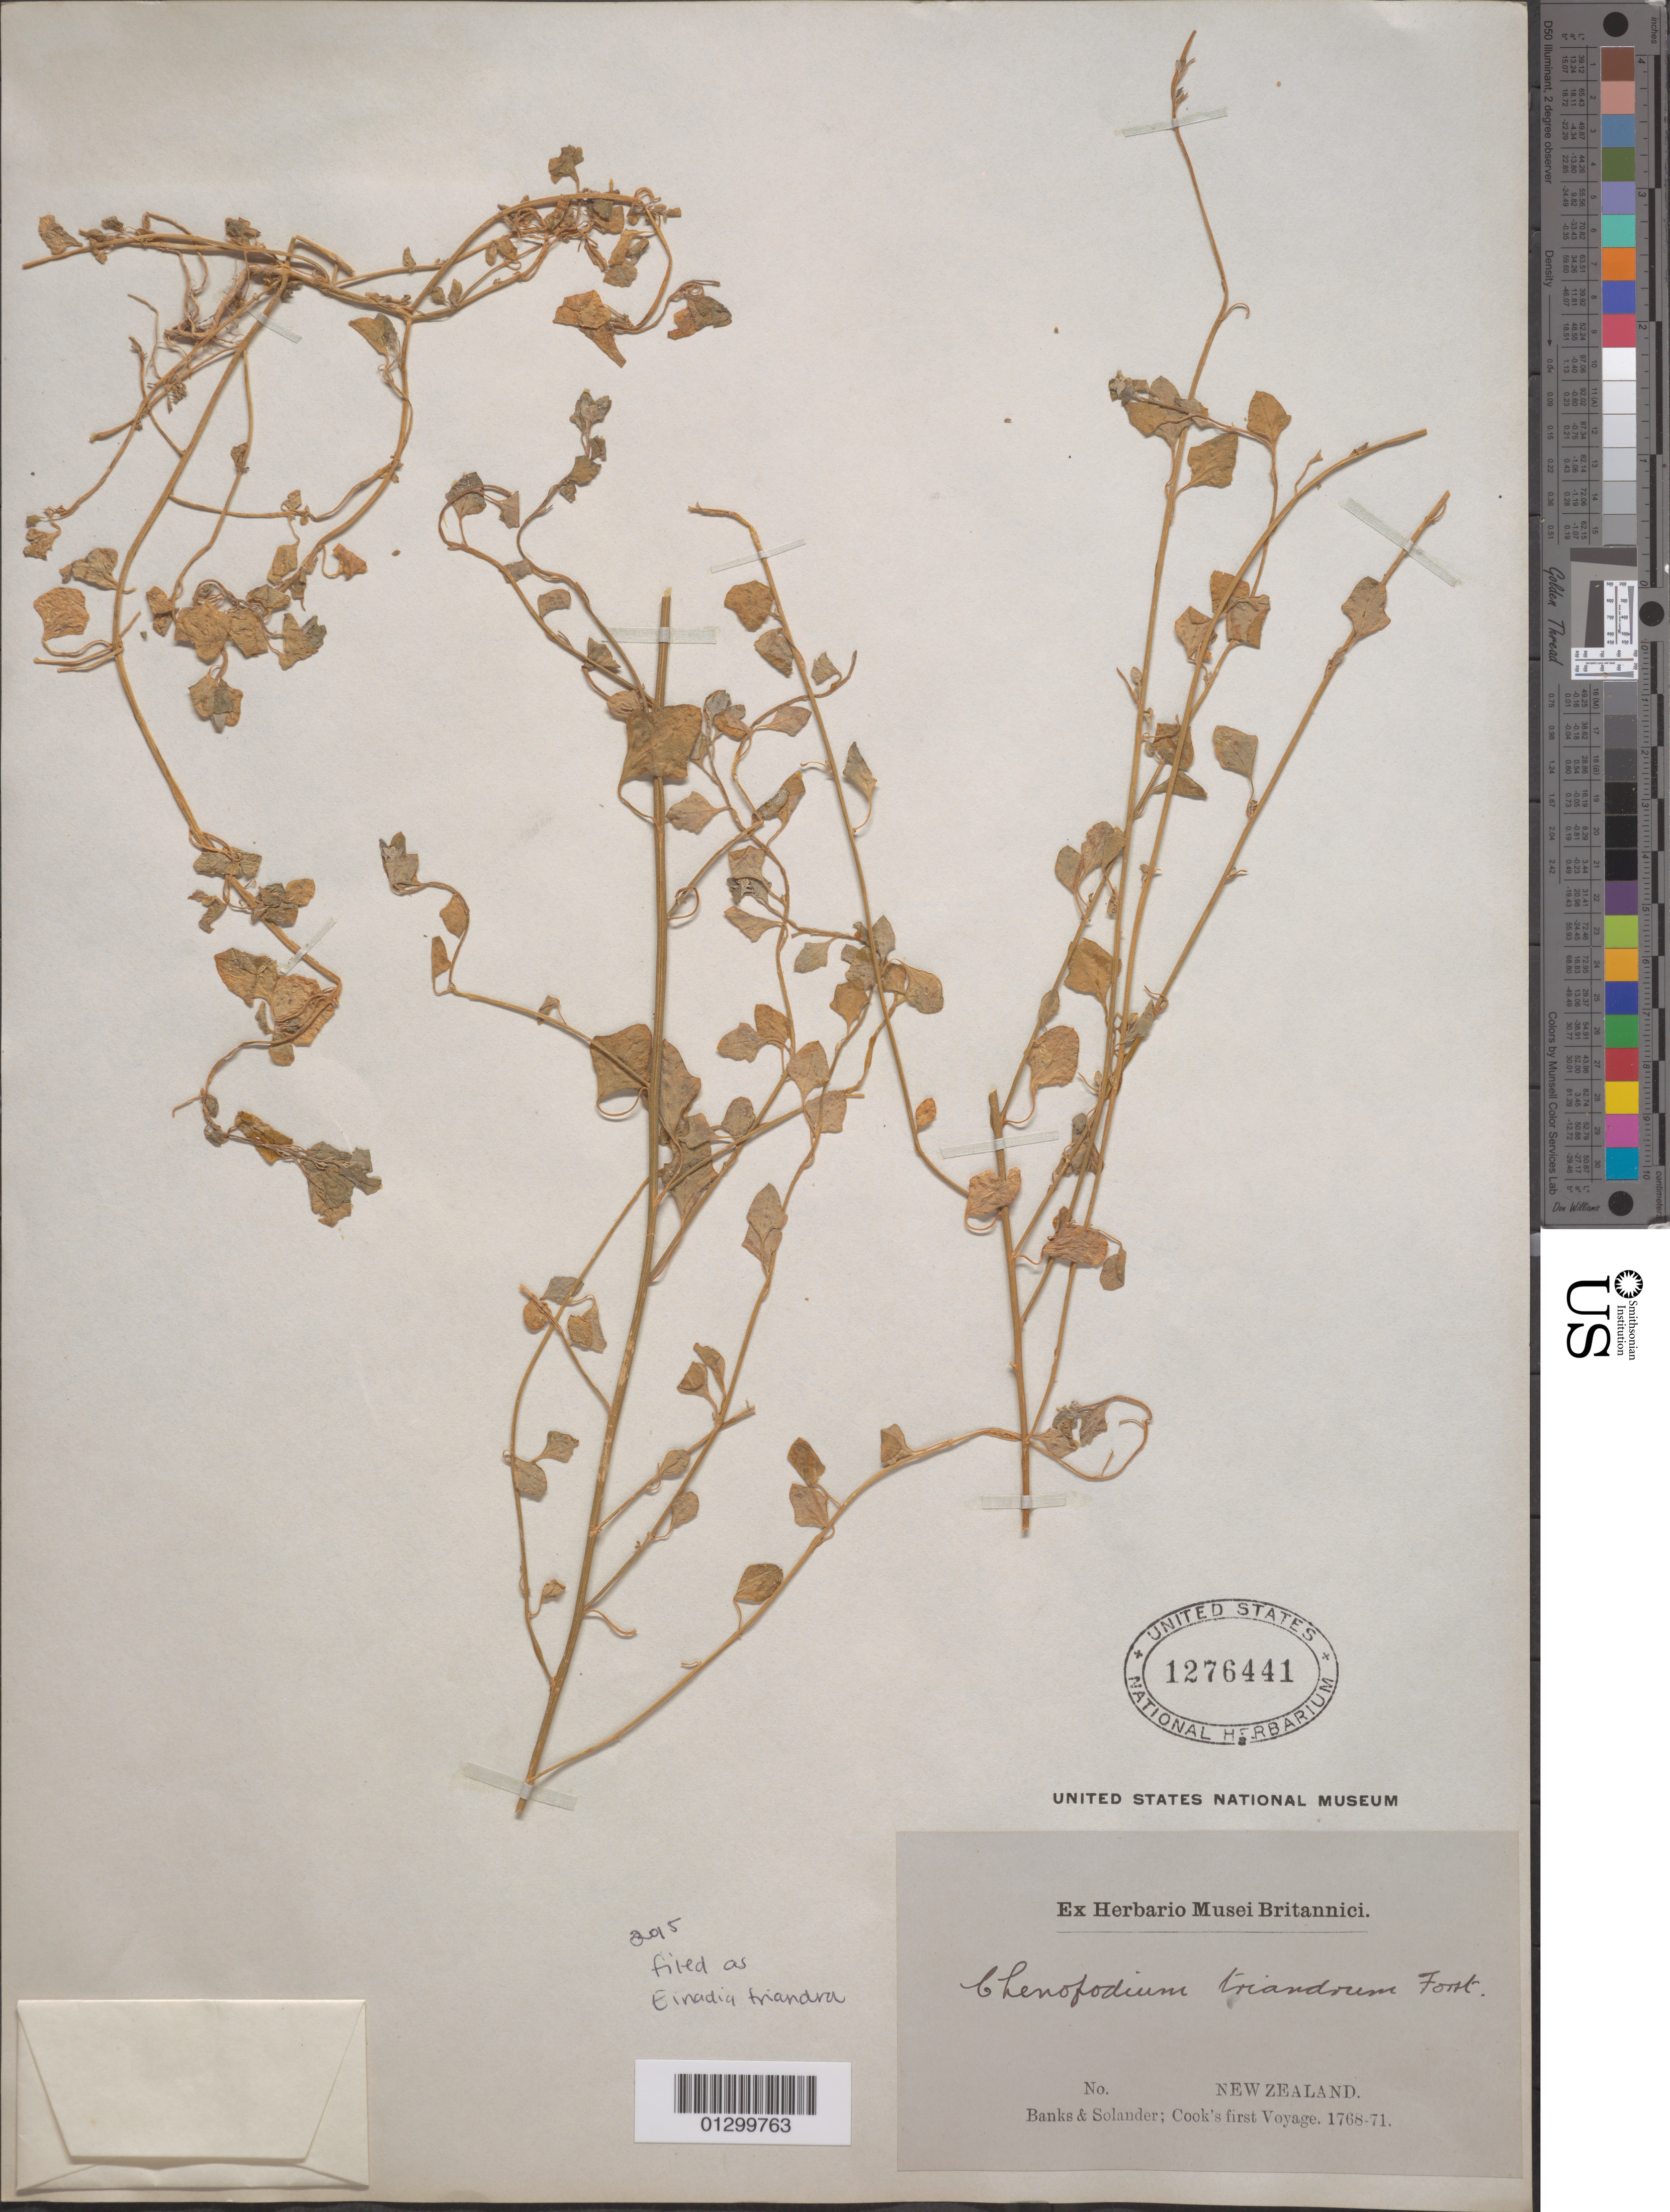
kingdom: Plantae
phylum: Tracheophyta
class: Magnoliopsida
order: Caryophyllales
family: Amaranthaceae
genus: Einadia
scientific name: Einadia triandra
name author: (G. Forst.) A.J. Scott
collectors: J. Banks & D. C. Solander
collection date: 1768/1771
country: New Zealand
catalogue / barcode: US 1276441